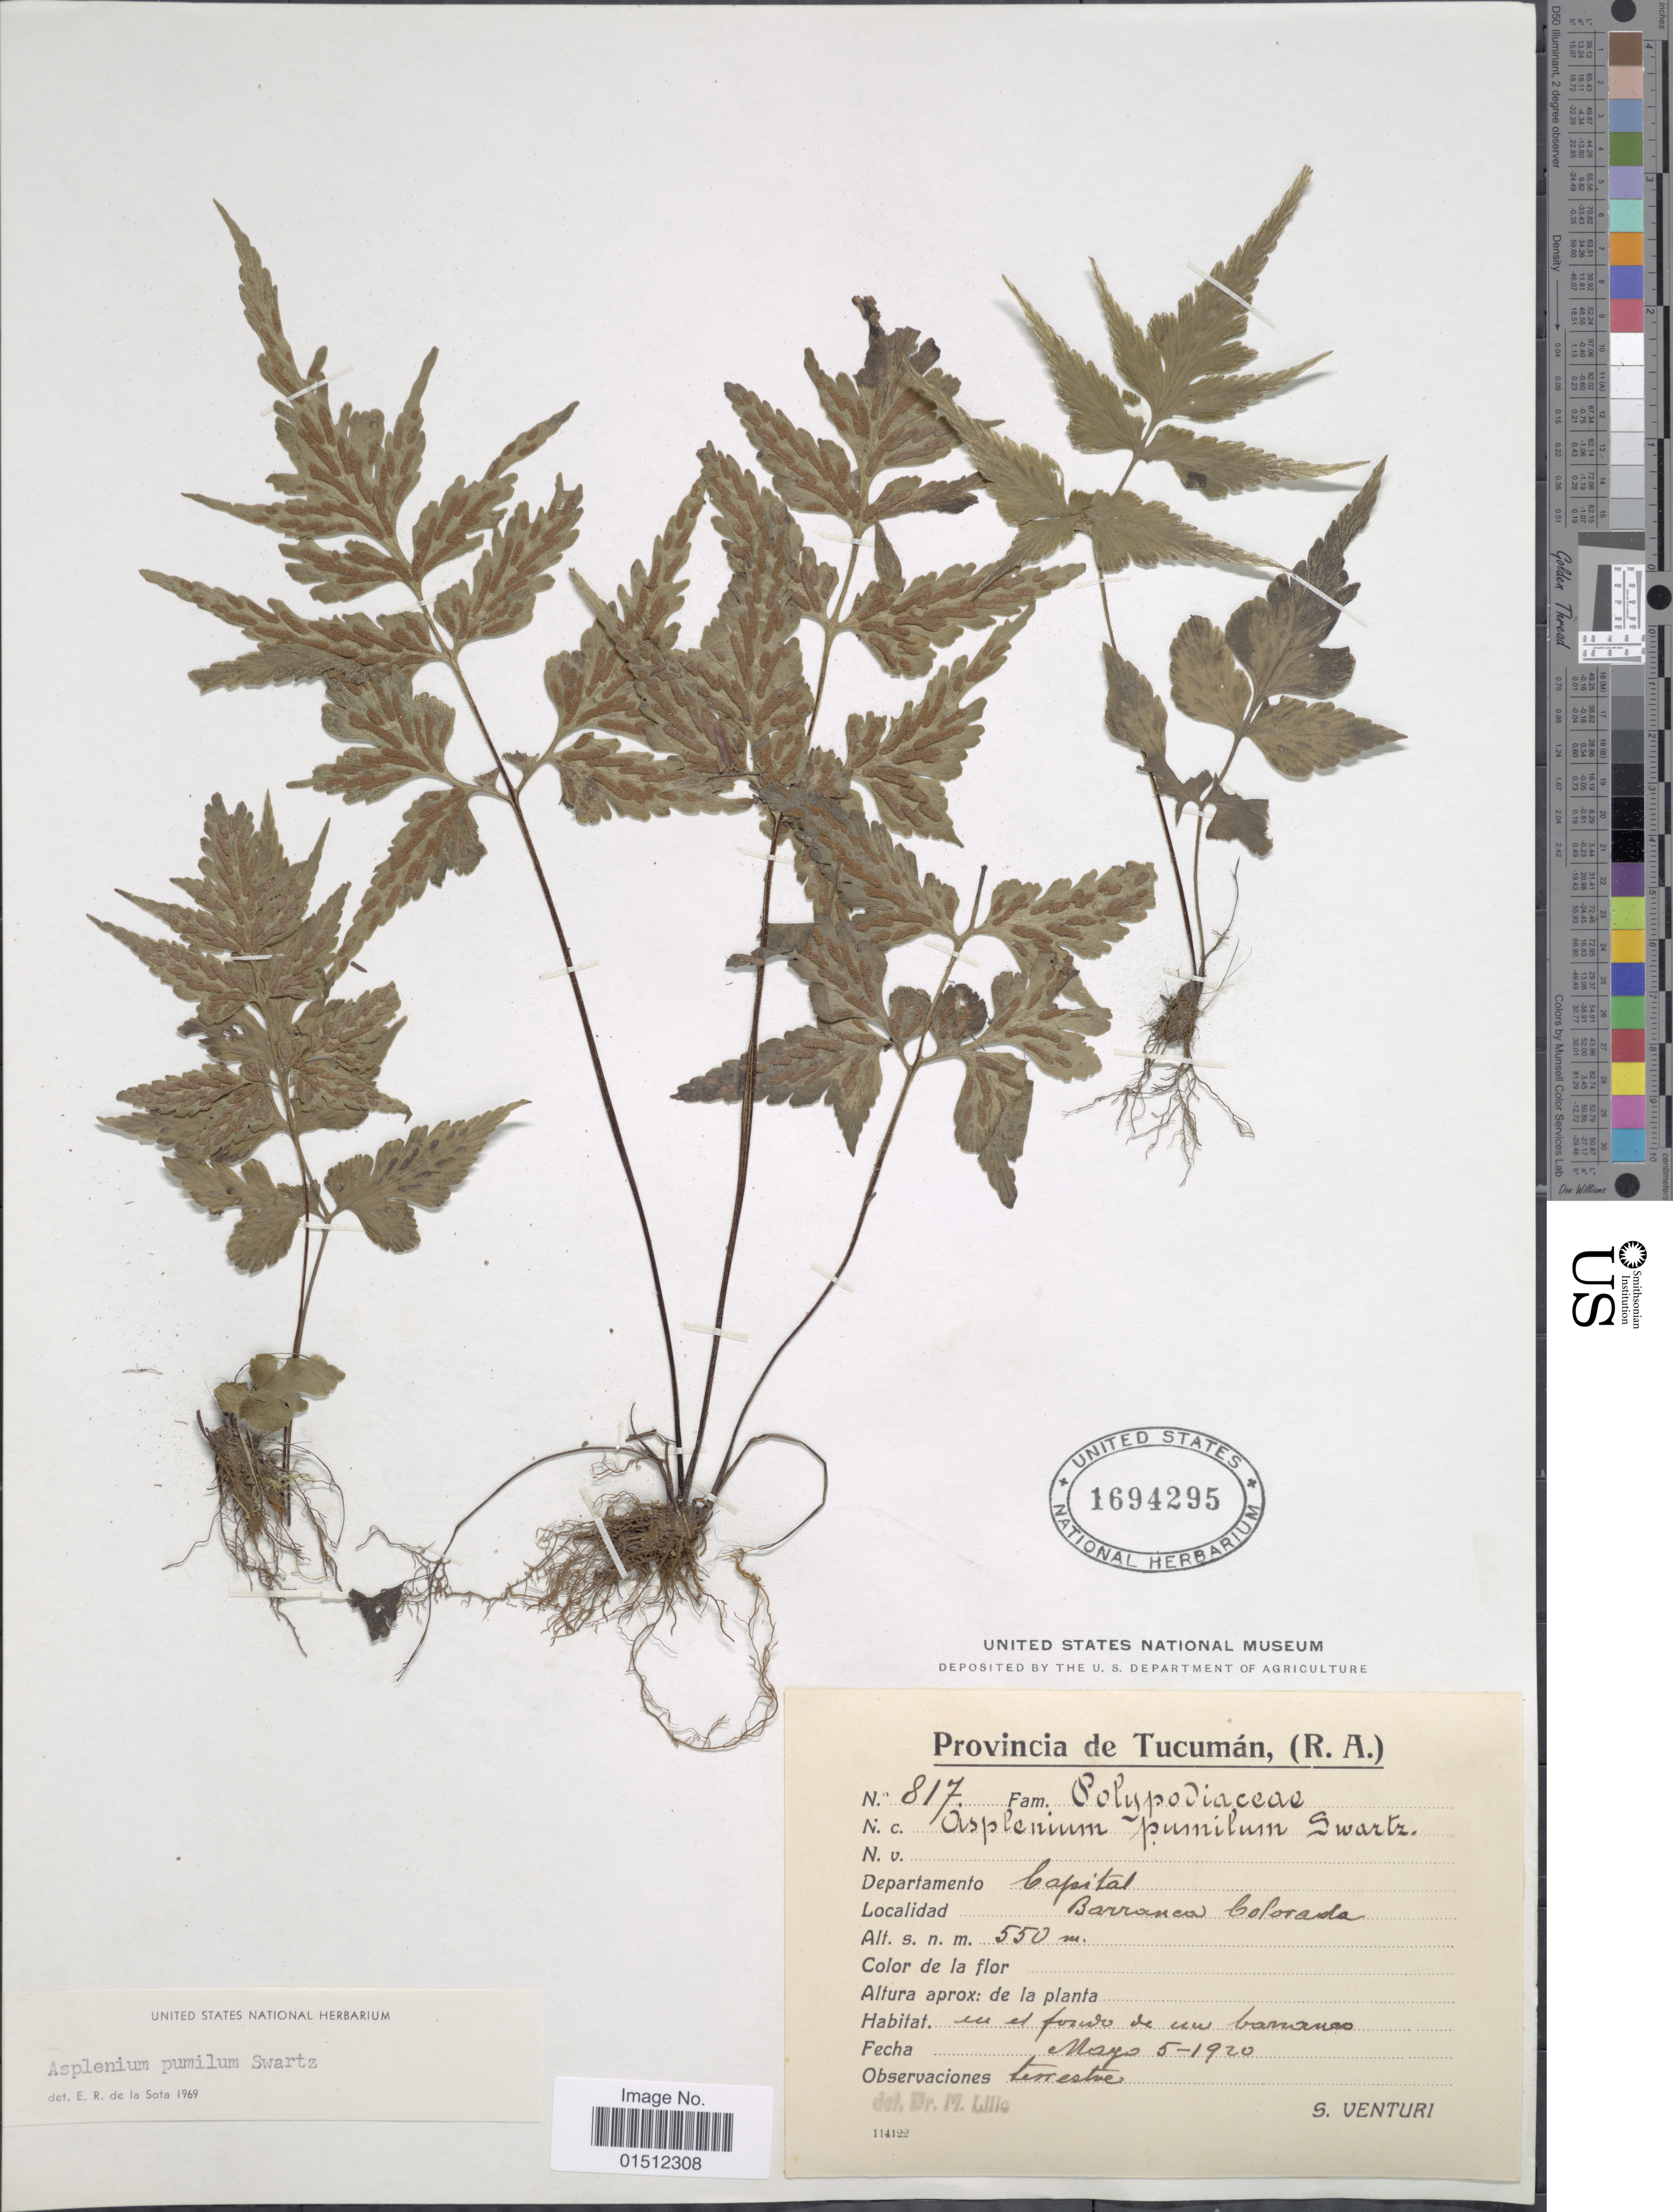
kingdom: Plantae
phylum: Tracheophyta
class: Polypodiopsida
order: Polypodiales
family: Aspleniaceae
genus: Asplenium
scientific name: Asplenium pumilum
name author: Sw.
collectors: S. Venturi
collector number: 817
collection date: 1920-05-05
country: Argentina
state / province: Tucuman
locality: Provincia de Tucuman (R. A.) Departamento Capital, Barranca Colorada,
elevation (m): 550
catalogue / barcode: US 1694295